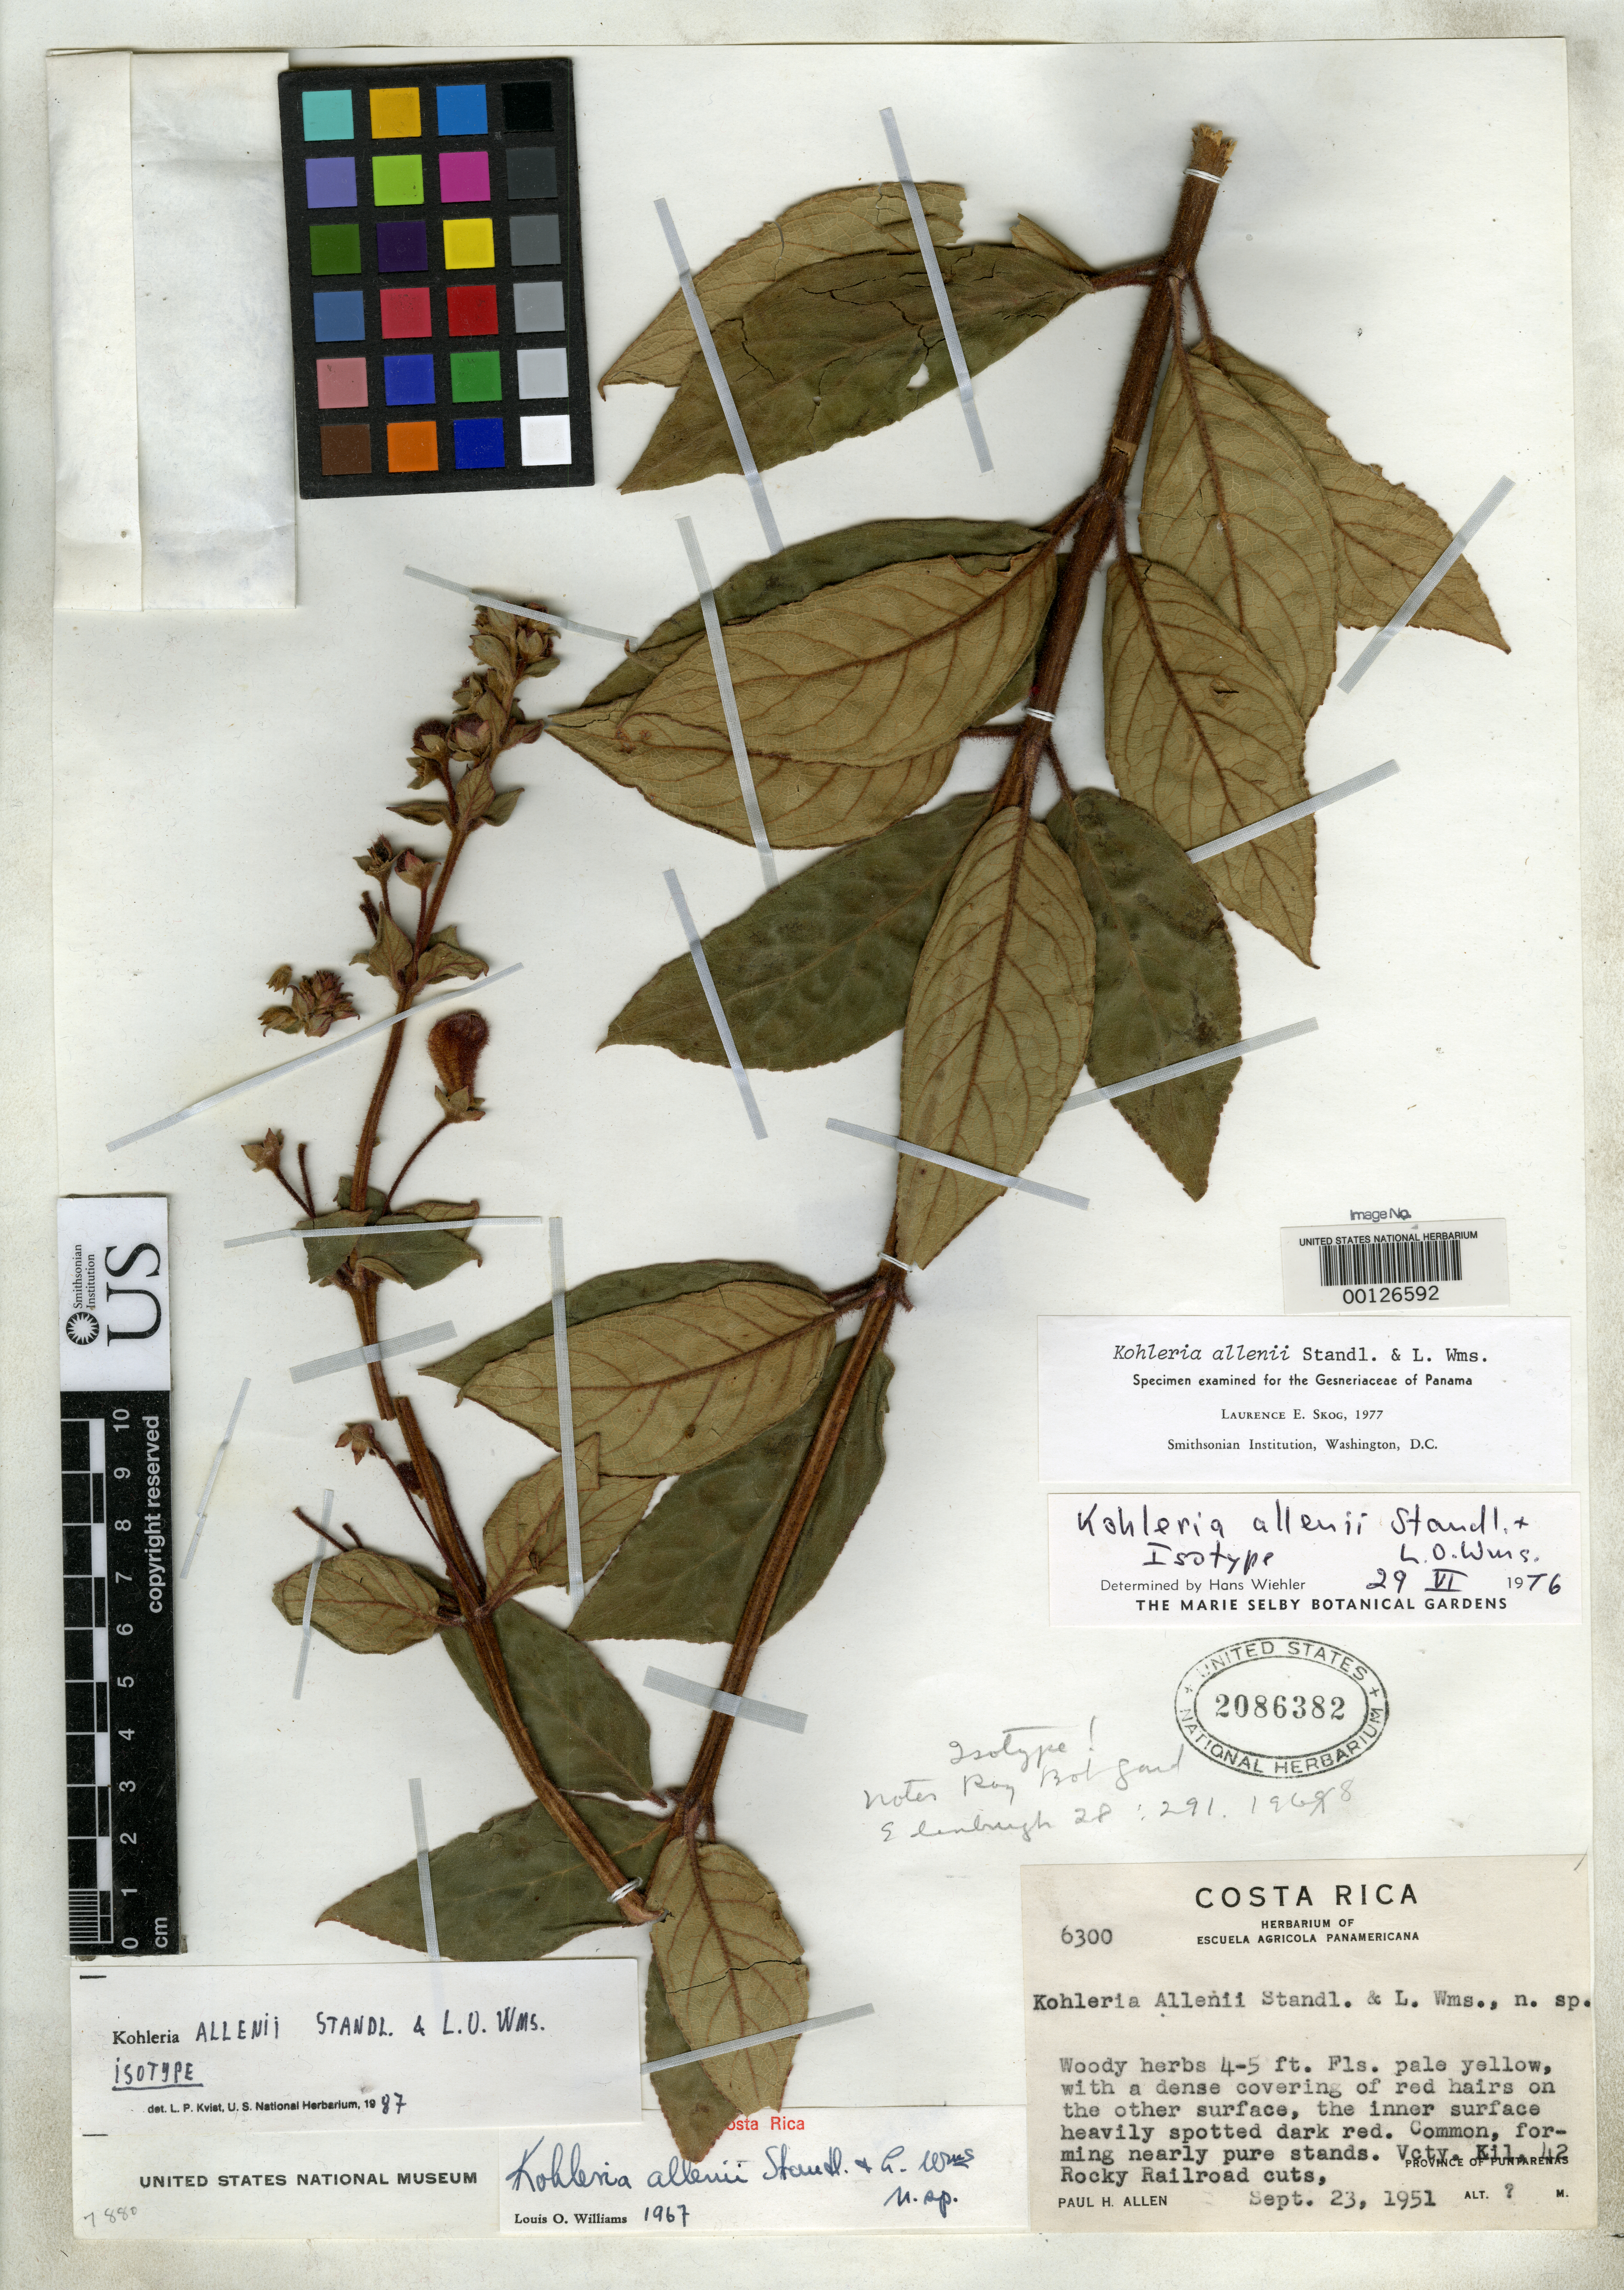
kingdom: Plantae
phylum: Tracheophyta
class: Magnoliopsida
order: Lamiales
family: Gesneriaceae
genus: Kohleria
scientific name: Kohleria allenii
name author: Standl. & L.O. Williams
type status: Isotype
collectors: P. H. Allen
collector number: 6300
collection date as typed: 23 Sep 1951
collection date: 1951-09-23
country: Costa Rica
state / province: Puntarenas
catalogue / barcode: US 2086382